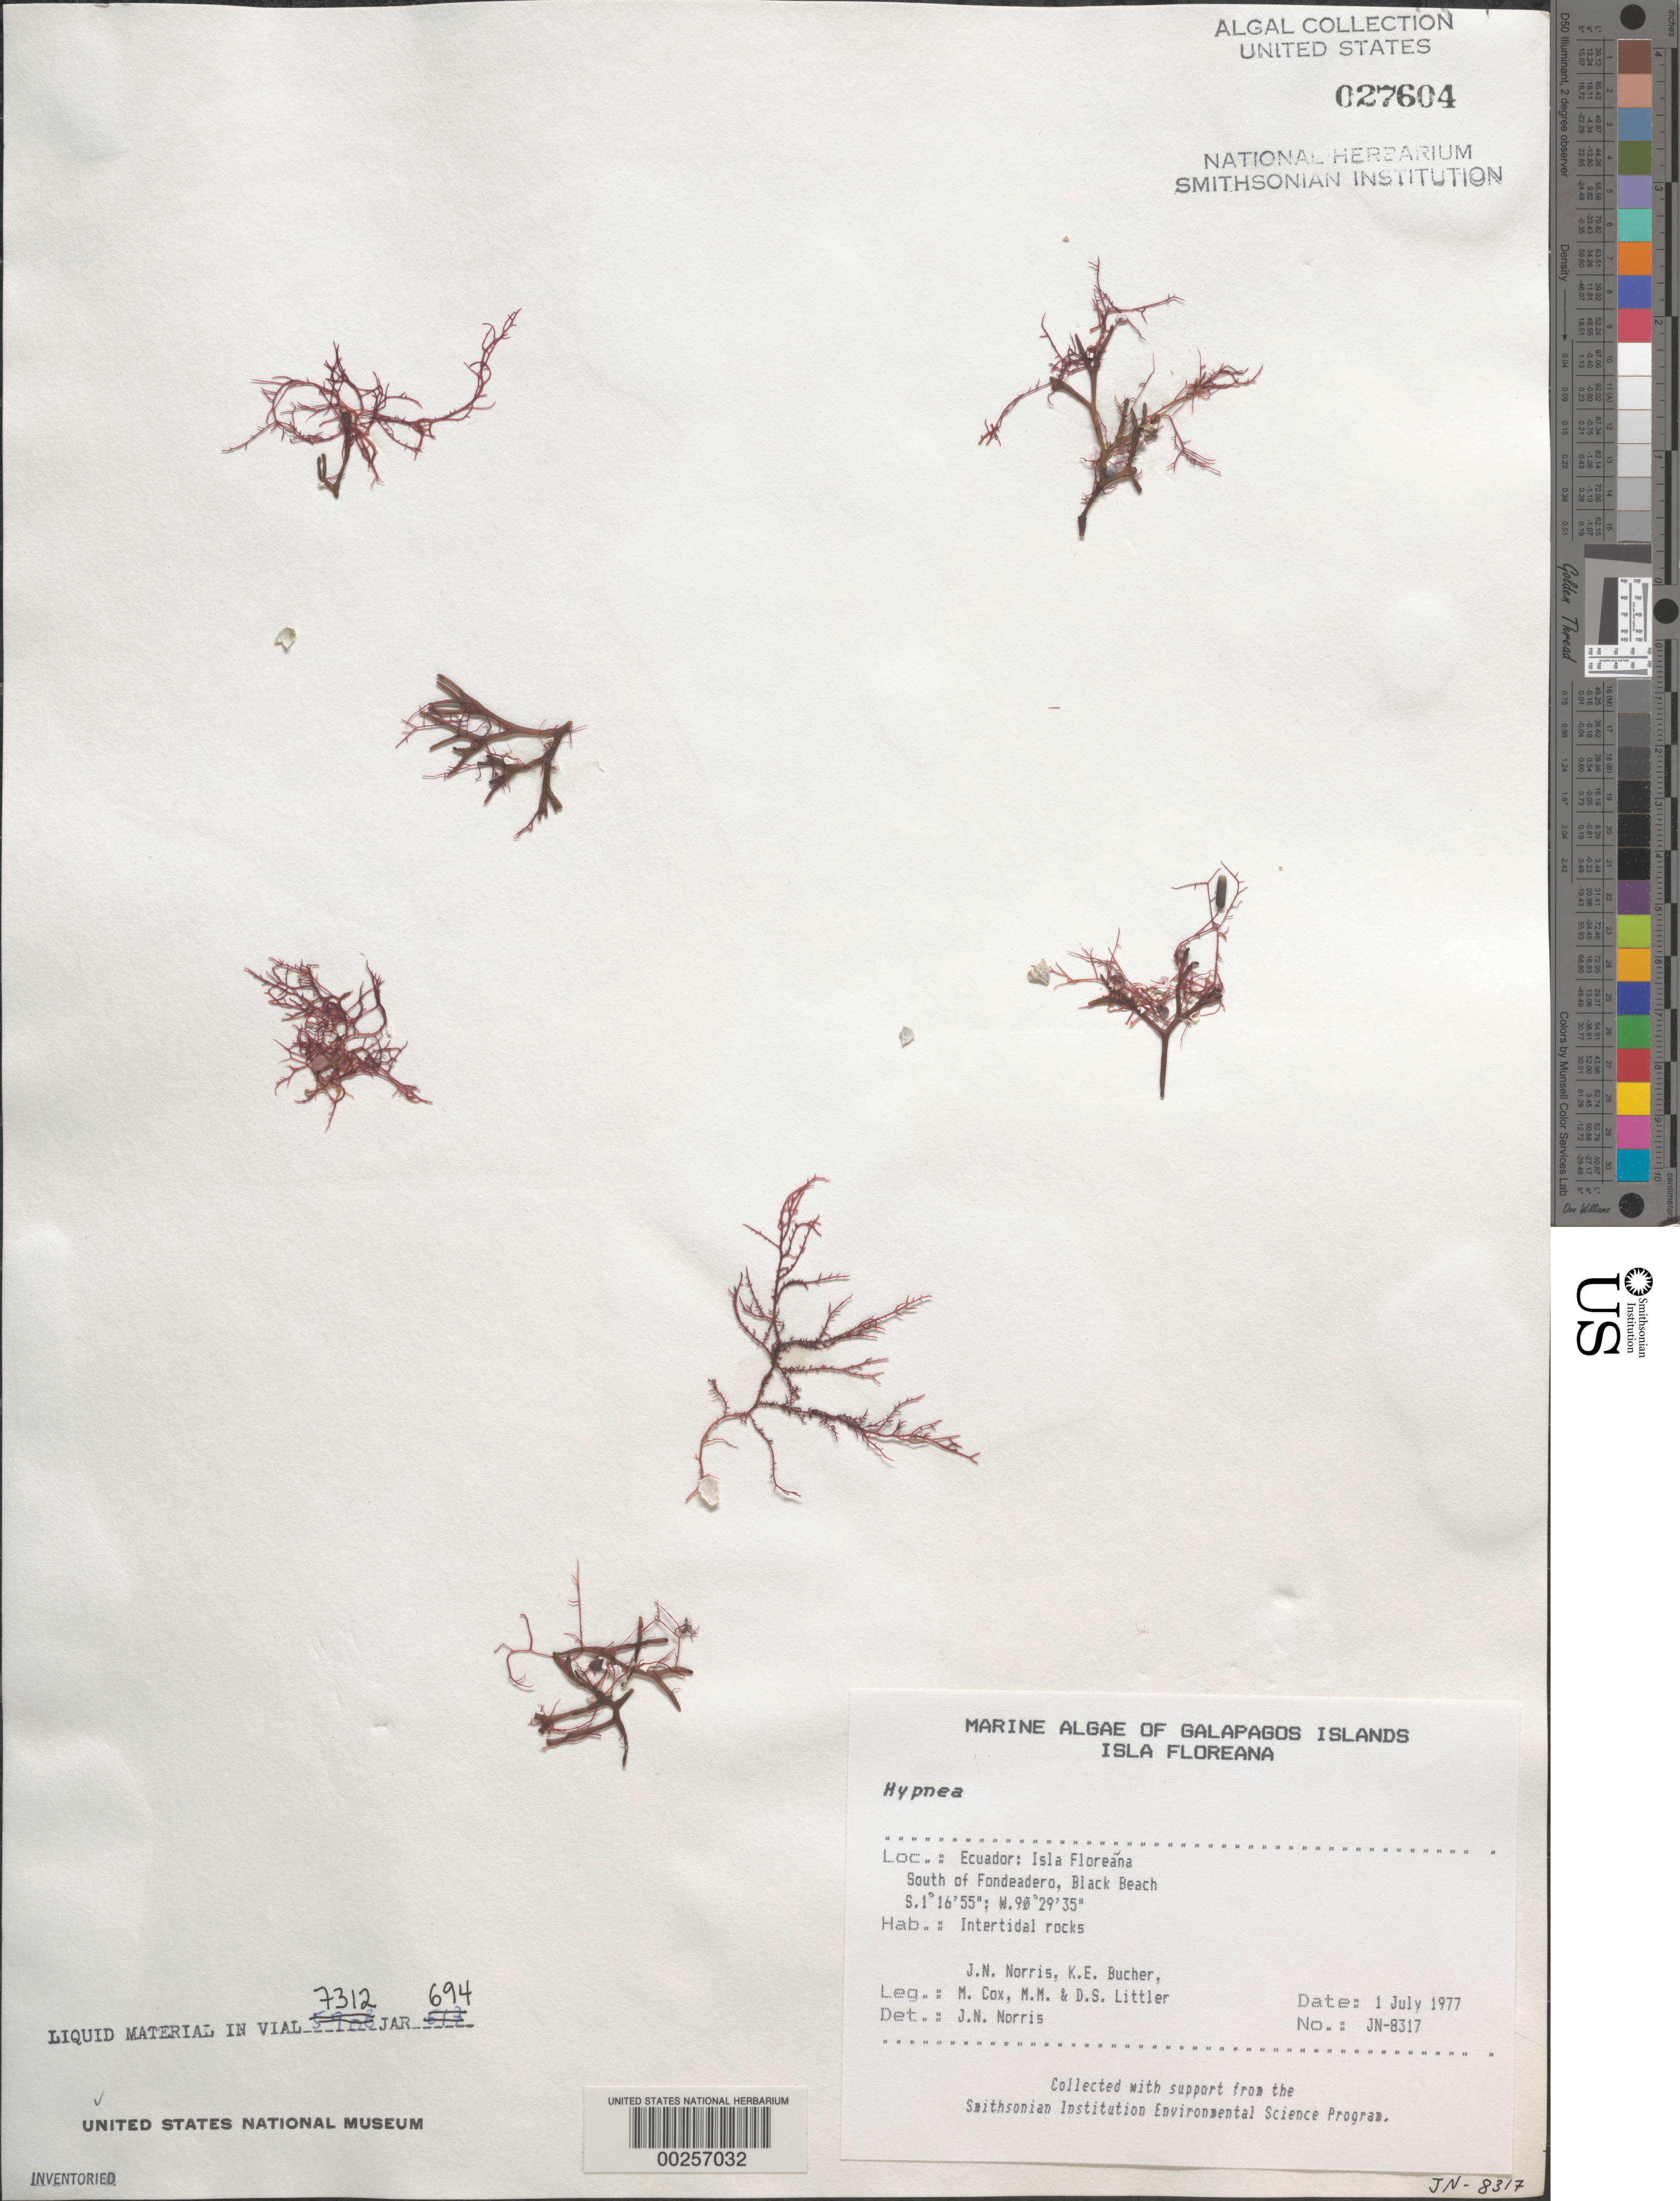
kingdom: Plantae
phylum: Rhodophyta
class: Florideophyceae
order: Gigartinales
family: Cystocloniaceae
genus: Hypnea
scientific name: Hypnea sp.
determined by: Norris, James N.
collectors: J. N. Norris, K. E. Bucher, M. Cox, M. M. Littler & D. S. Littler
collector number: JN-8317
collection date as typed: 01 Jul 1977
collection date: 1977-07-01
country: Ecuador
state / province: Colón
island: Floreana [Charles, Santa Maria]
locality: Black Beach south of Fondeadero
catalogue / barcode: US 27604